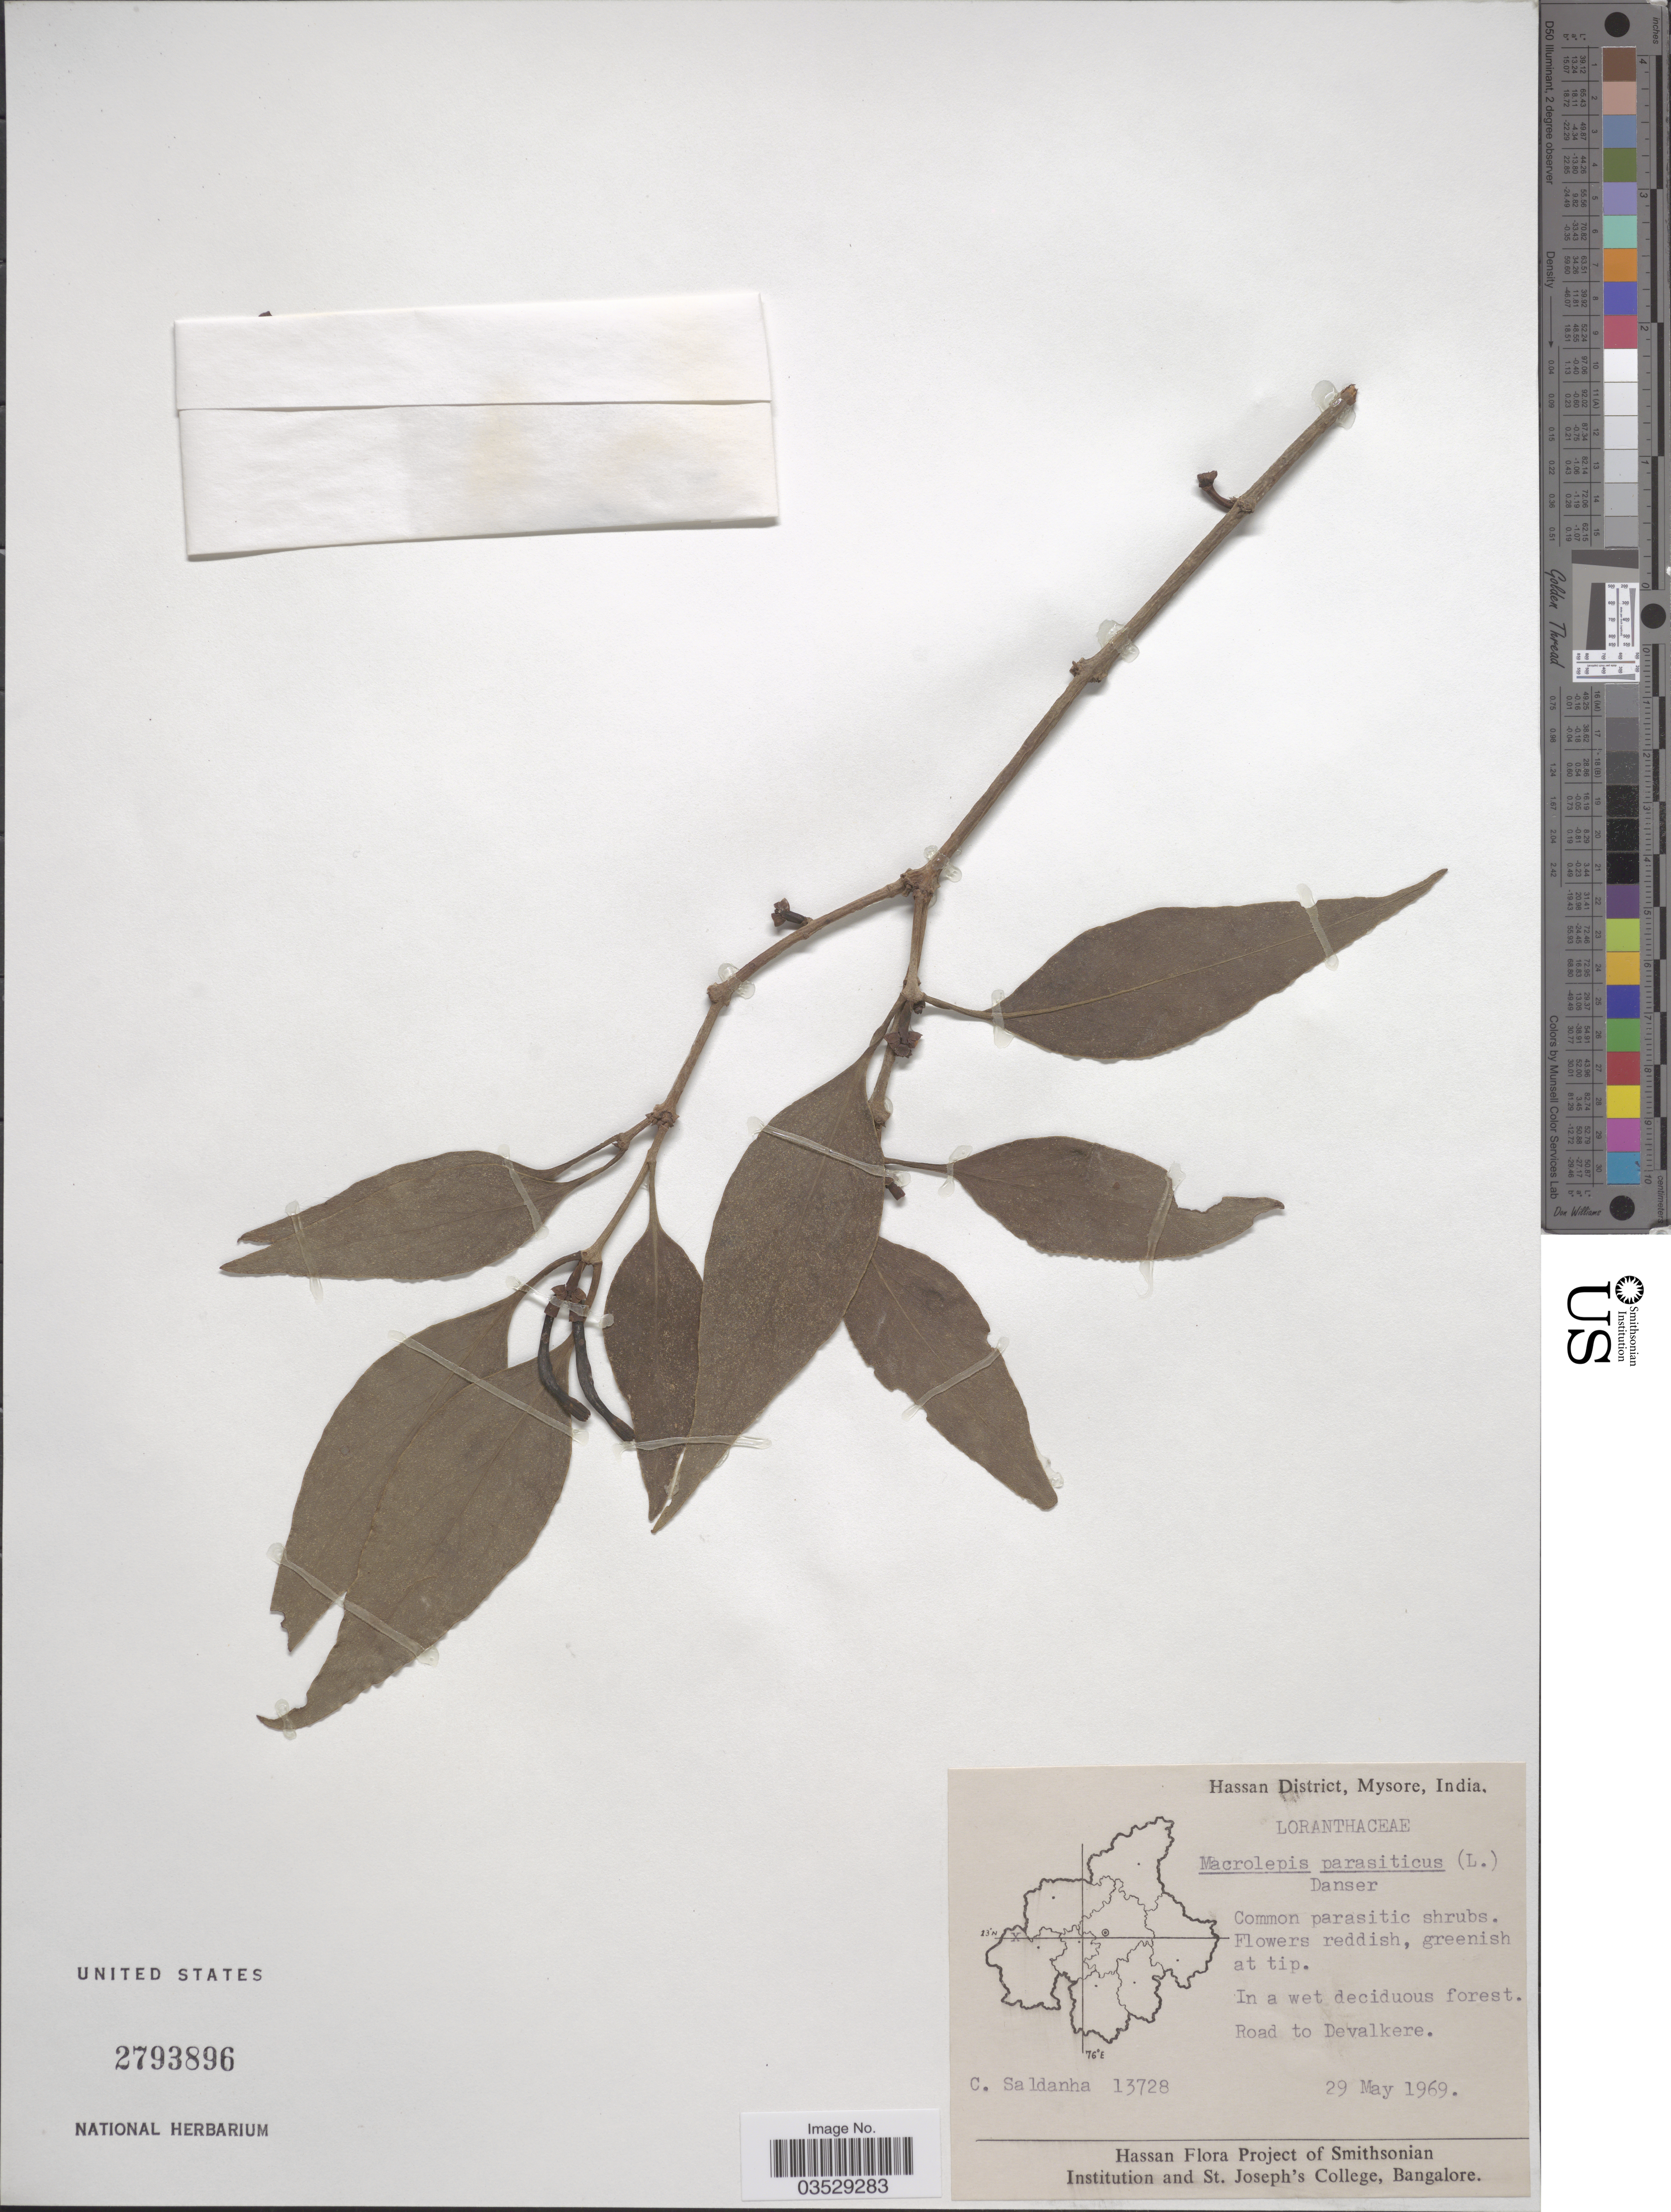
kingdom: Plantae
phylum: Tracheophyta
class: Magnoliopsida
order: Santalales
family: Loranthaceae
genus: Macrosolen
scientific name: Macrosolen parasiticus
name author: (L.) Danser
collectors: C. Saldanha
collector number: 13728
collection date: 1969-05-29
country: India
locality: Hassan District, Mysore. Road to Devalkere.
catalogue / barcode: US 2793896